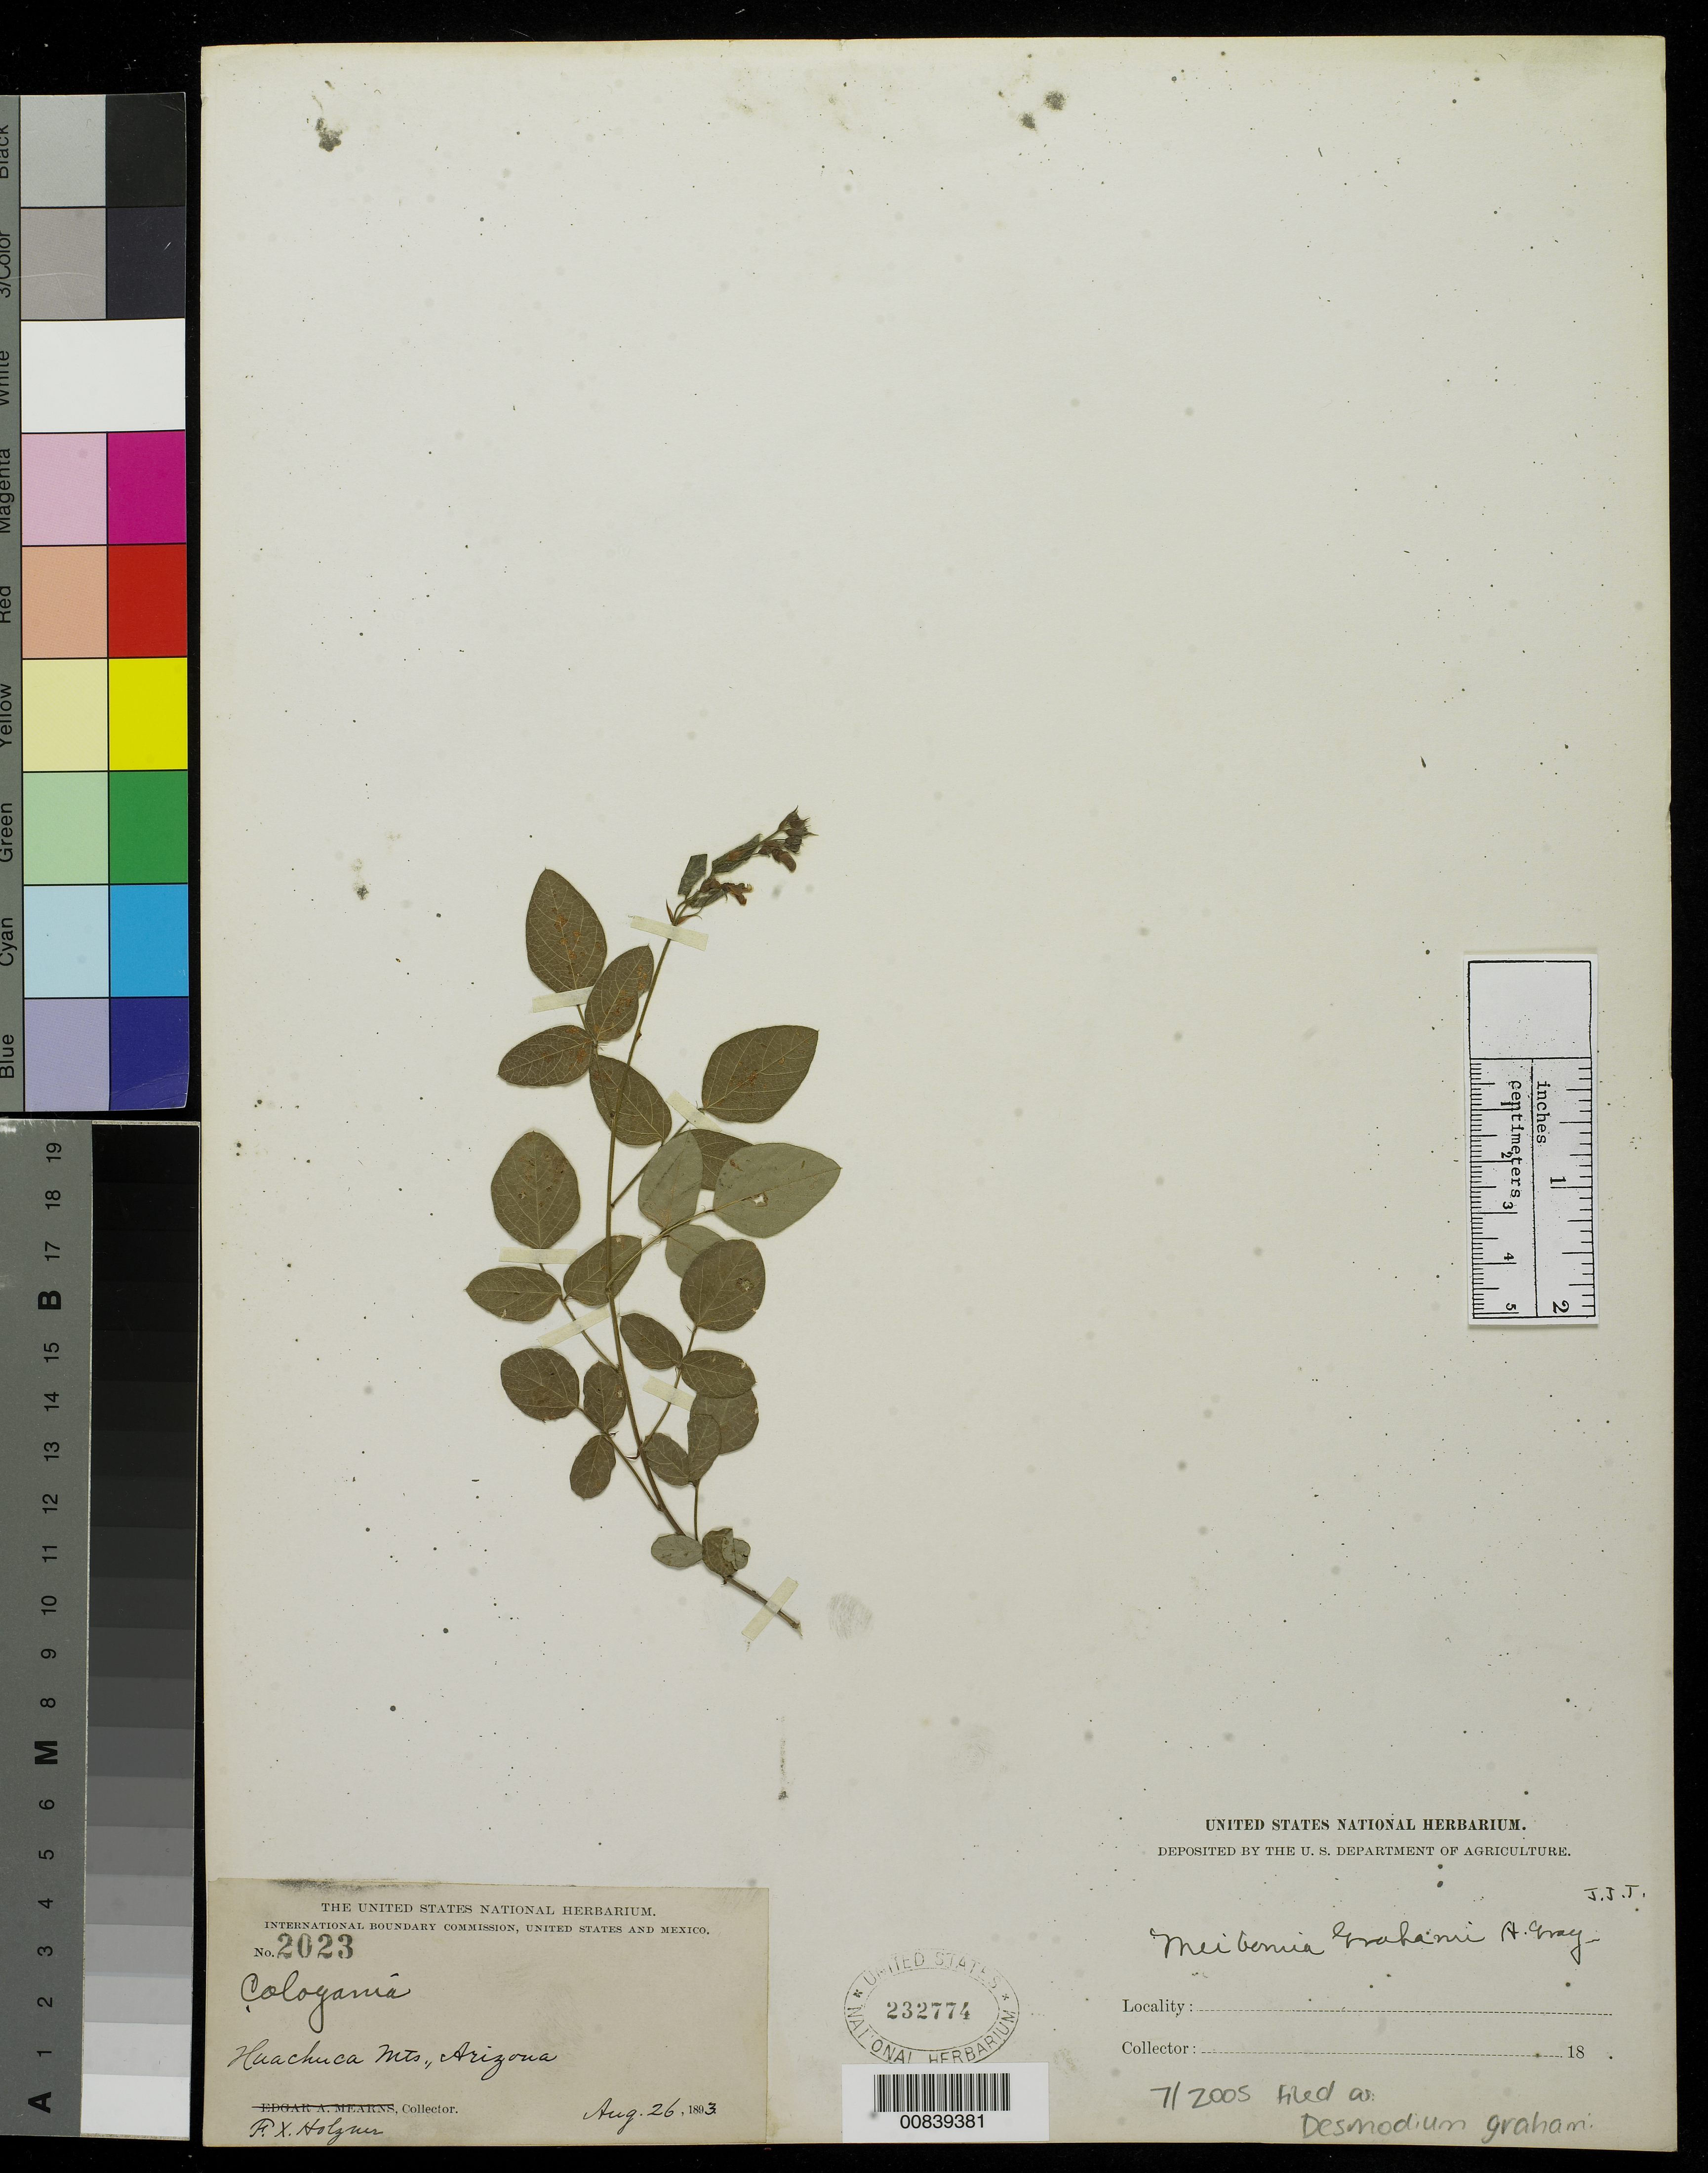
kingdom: Plantae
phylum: Tracheophyta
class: Magnoliopsida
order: Fabales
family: Fabaceae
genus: Desmodium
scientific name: Desmodium grahamii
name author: A. Gray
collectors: F. X. Holzner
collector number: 2023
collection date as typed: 26 Aug 1893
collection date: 1893-08-26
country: United States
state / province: Arizona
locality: Huachuca Mts.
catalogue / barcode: US 232774